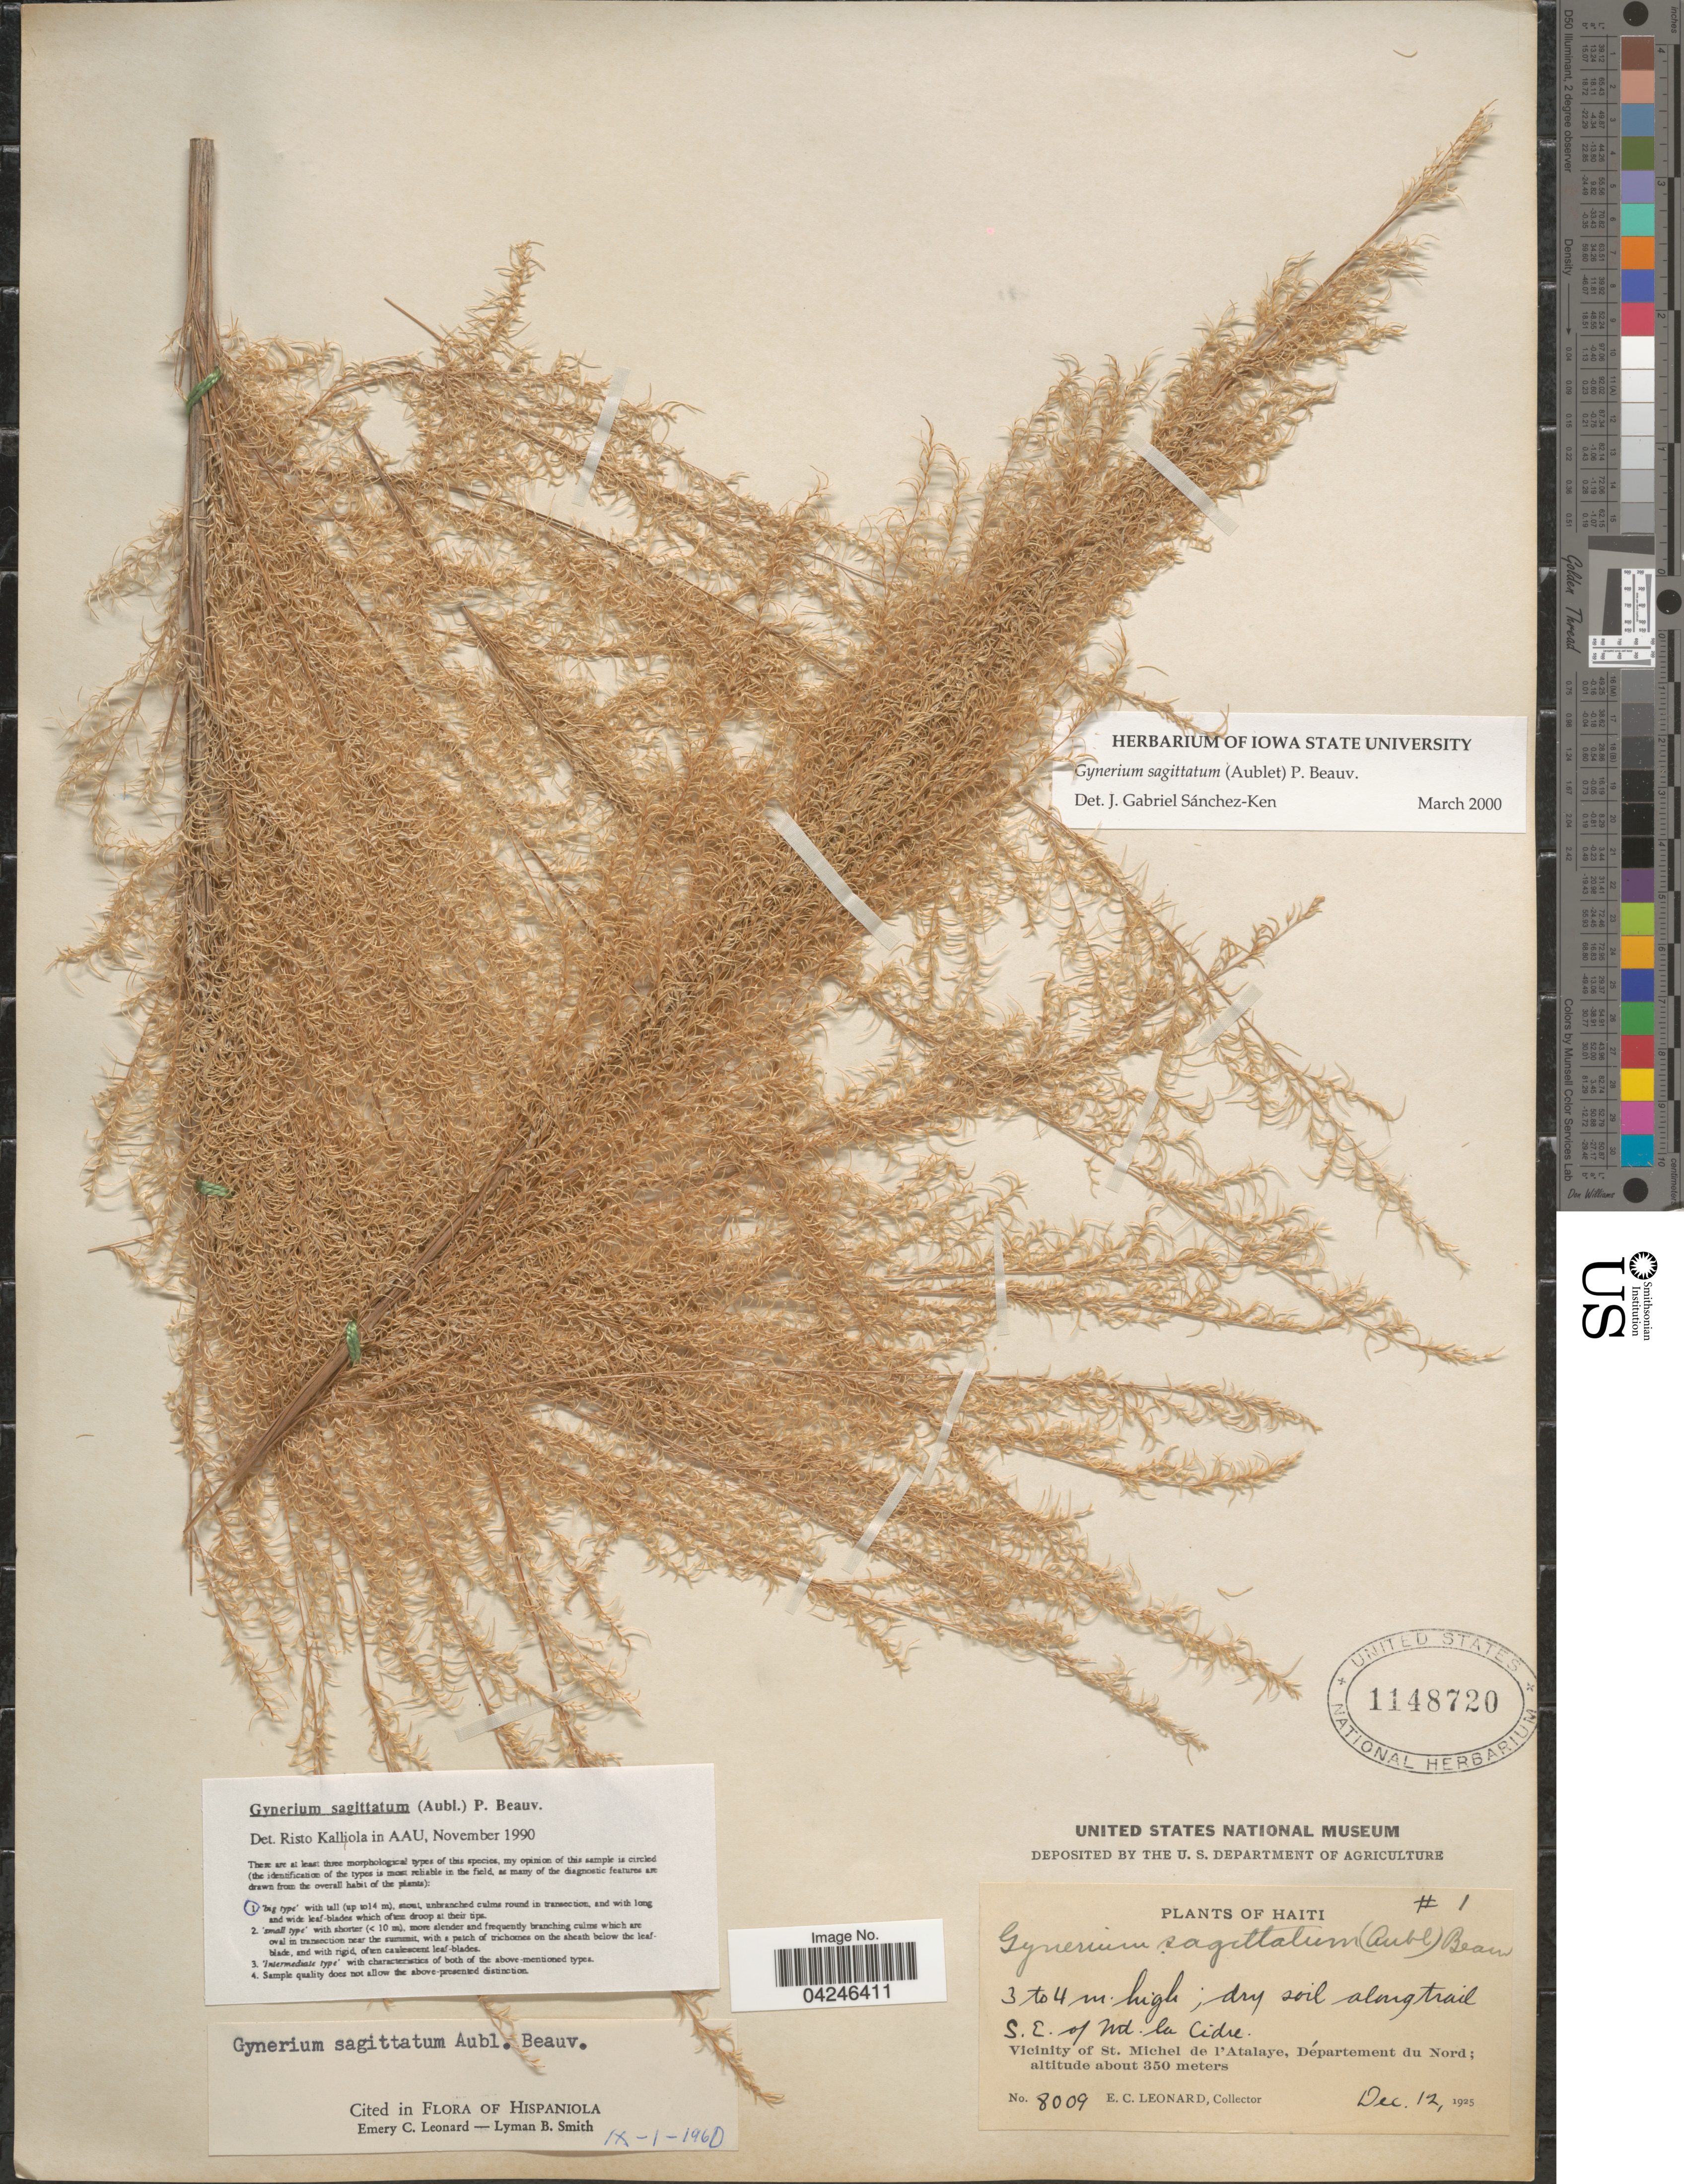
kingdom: Plantae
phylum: Tracheophyta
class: Liliopsida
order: Poales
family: Poaceae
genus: Gynerium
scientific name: Gynerium sagittatum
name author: (Aubl.) P. Beauv.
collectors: E. C. Leonard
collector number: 8009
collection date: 1925-12-12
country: Haiti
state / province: Nord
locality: Dry soil along trail S. E. of Mt. la Cidre. Vicinity of St. Michel de l' Atalaye, Département du Nord.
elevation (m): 350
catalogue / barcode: US 1148720